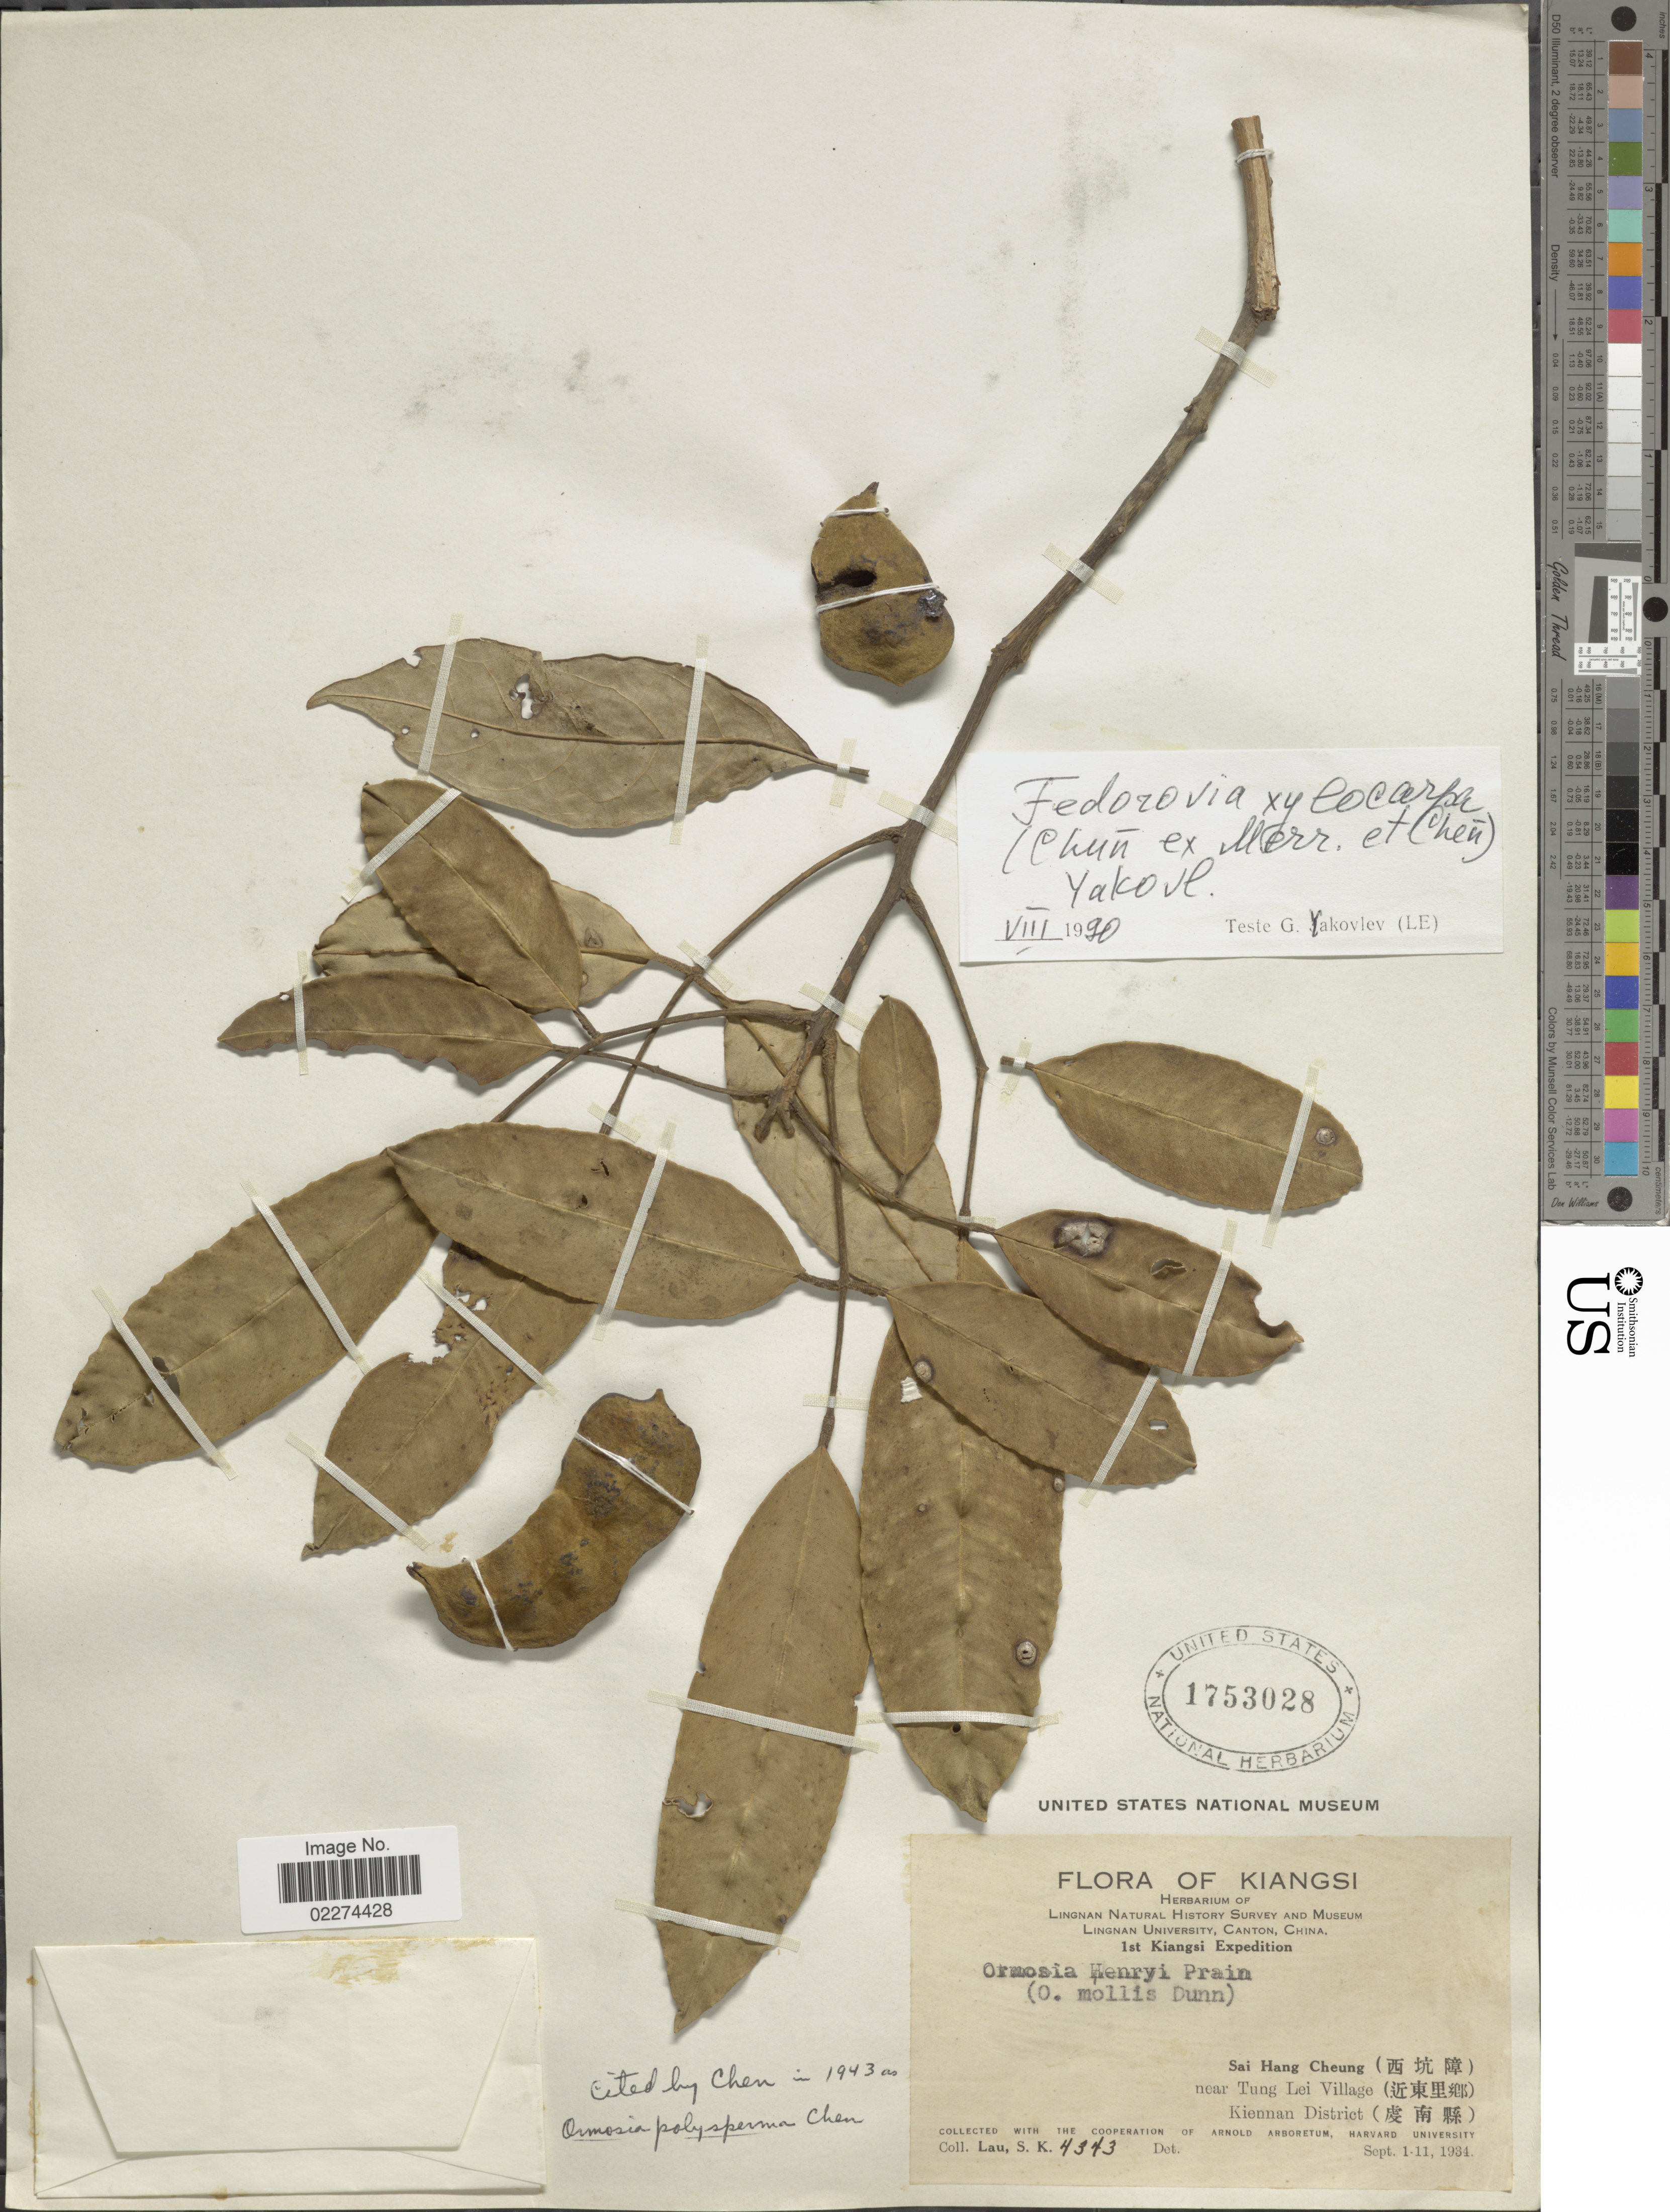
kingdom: Plantae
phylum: Tracheophyta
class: Magnoliopsida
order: Fabales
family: Fabaceae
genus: Ormosia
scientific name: Ormosia xylocarpa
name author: Merr. & L. Chen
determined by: Torke, Benjamin M.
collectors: S. K. Lau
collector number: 4343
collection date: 1934-09-01/1934-09-11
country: China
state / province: Jiangxi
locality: Kiangsi, Sai Hang Cheung, near Tung Lei Village, Kiennan District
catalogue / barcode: US 1753028